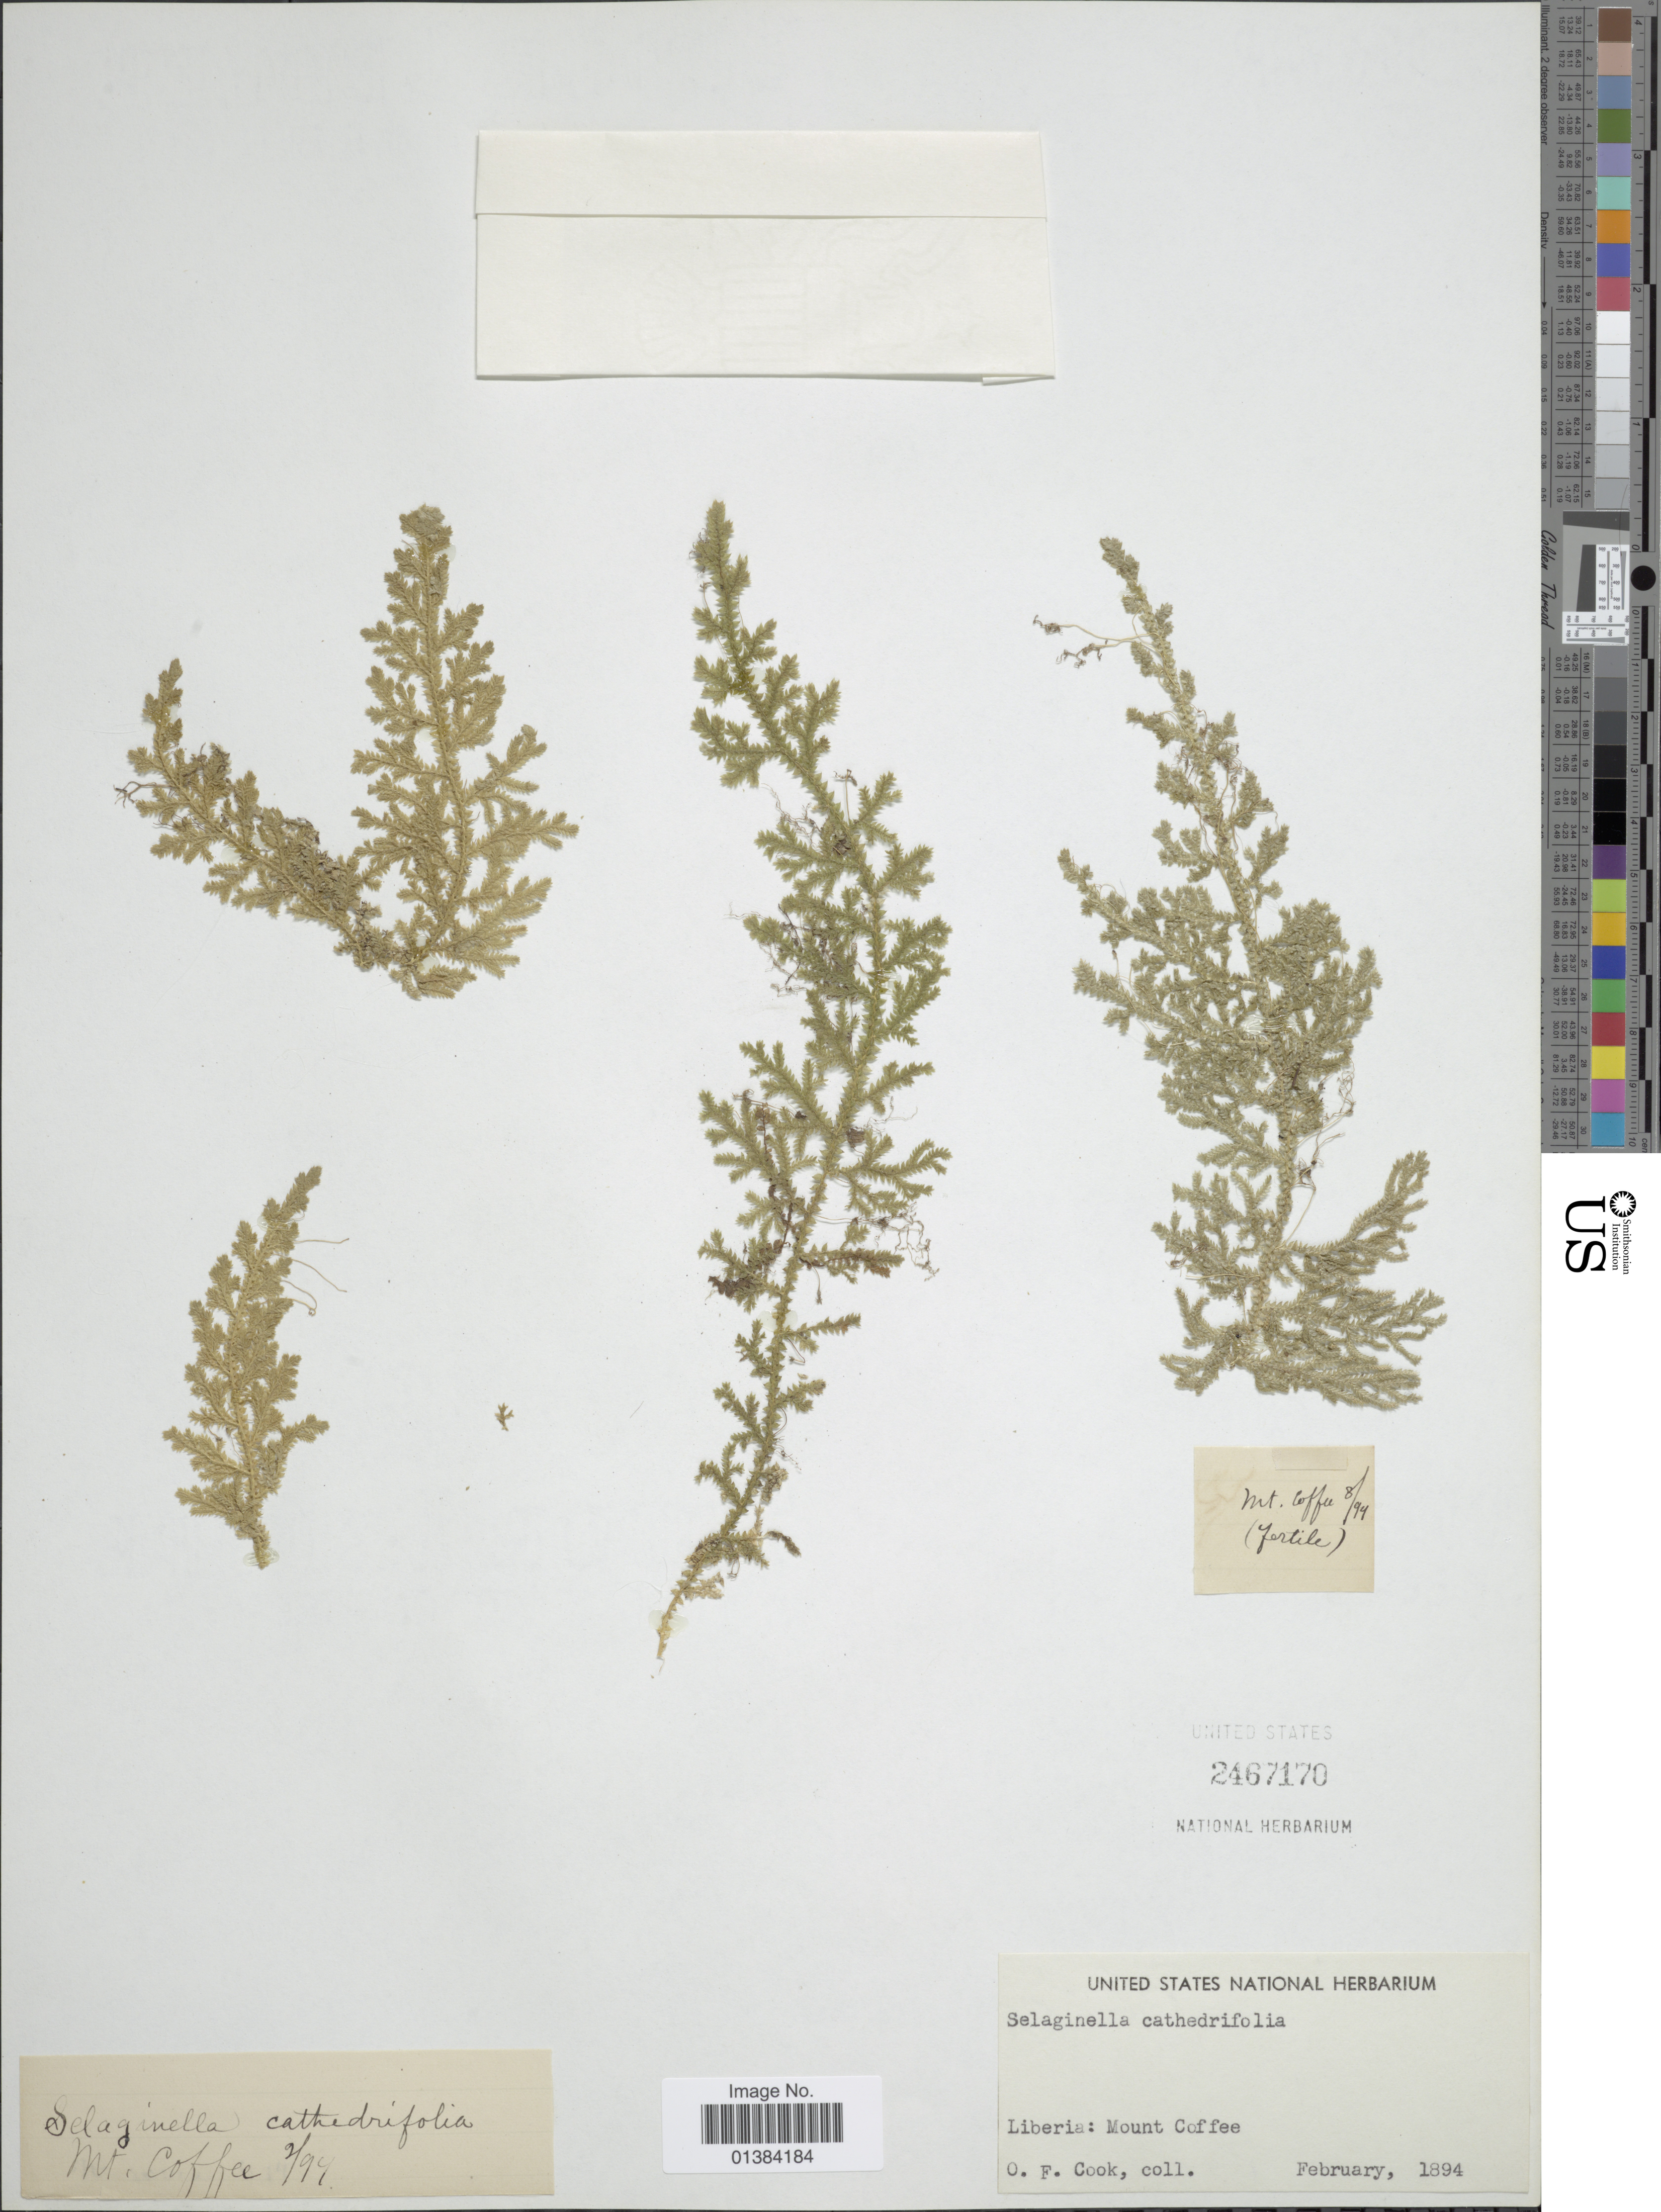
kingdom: Plantae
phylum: Tracheophyta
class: Lycopodiopsida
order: Selaginellales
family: Selaginellaceae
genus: Selaginella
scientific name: Selaginella cathedrifolia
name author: Spring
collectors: O. F. Cook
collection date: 1894-02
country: Liberia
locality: Mount Coffee.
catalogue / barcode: US 2467170